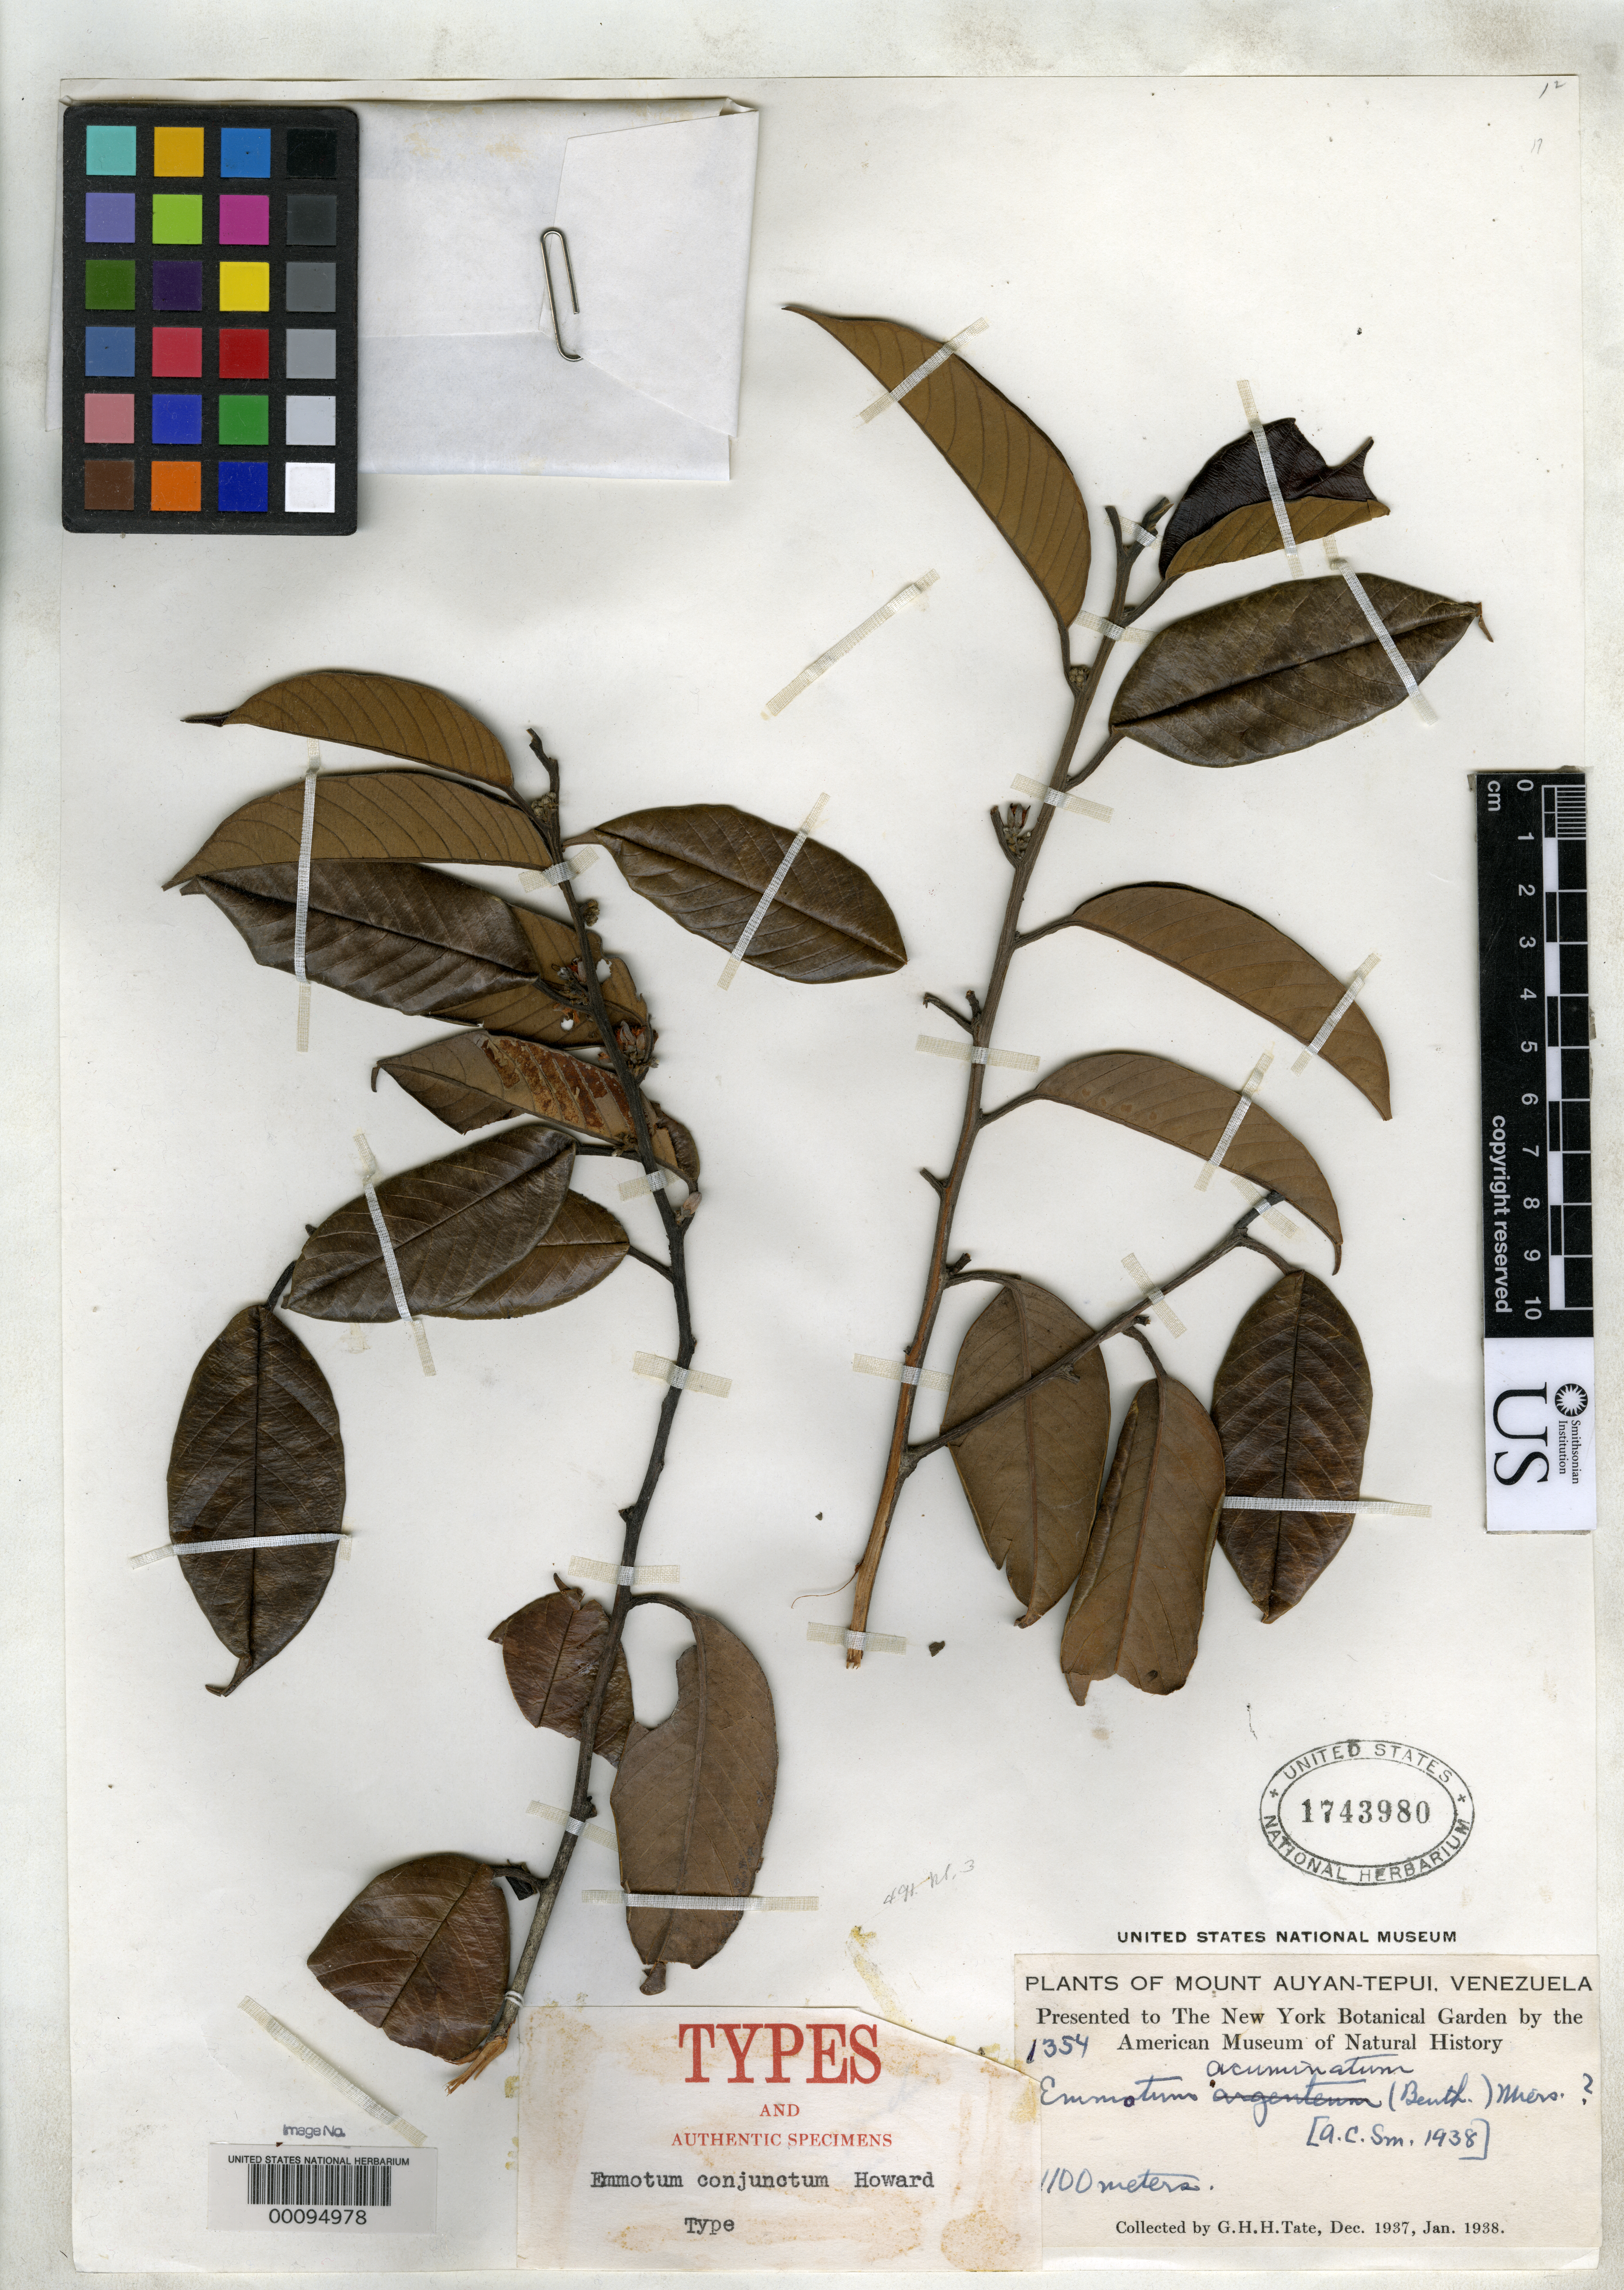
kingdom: Plantae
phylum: Tracheophyta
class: Magnoliopsida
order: Metteniusales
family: Metteniusaceae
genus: Emmotum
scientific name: Emmotum conjunctum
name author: R.A. Howard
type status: Holotype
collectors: G. H. H.Tate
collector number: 1354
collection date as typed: Dec 1937 to -- Jan 1938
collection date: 1937-12/1938-01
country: Venezuela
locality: Mt. Auyan-tepui.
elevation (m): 1100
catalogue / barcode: US 1743980